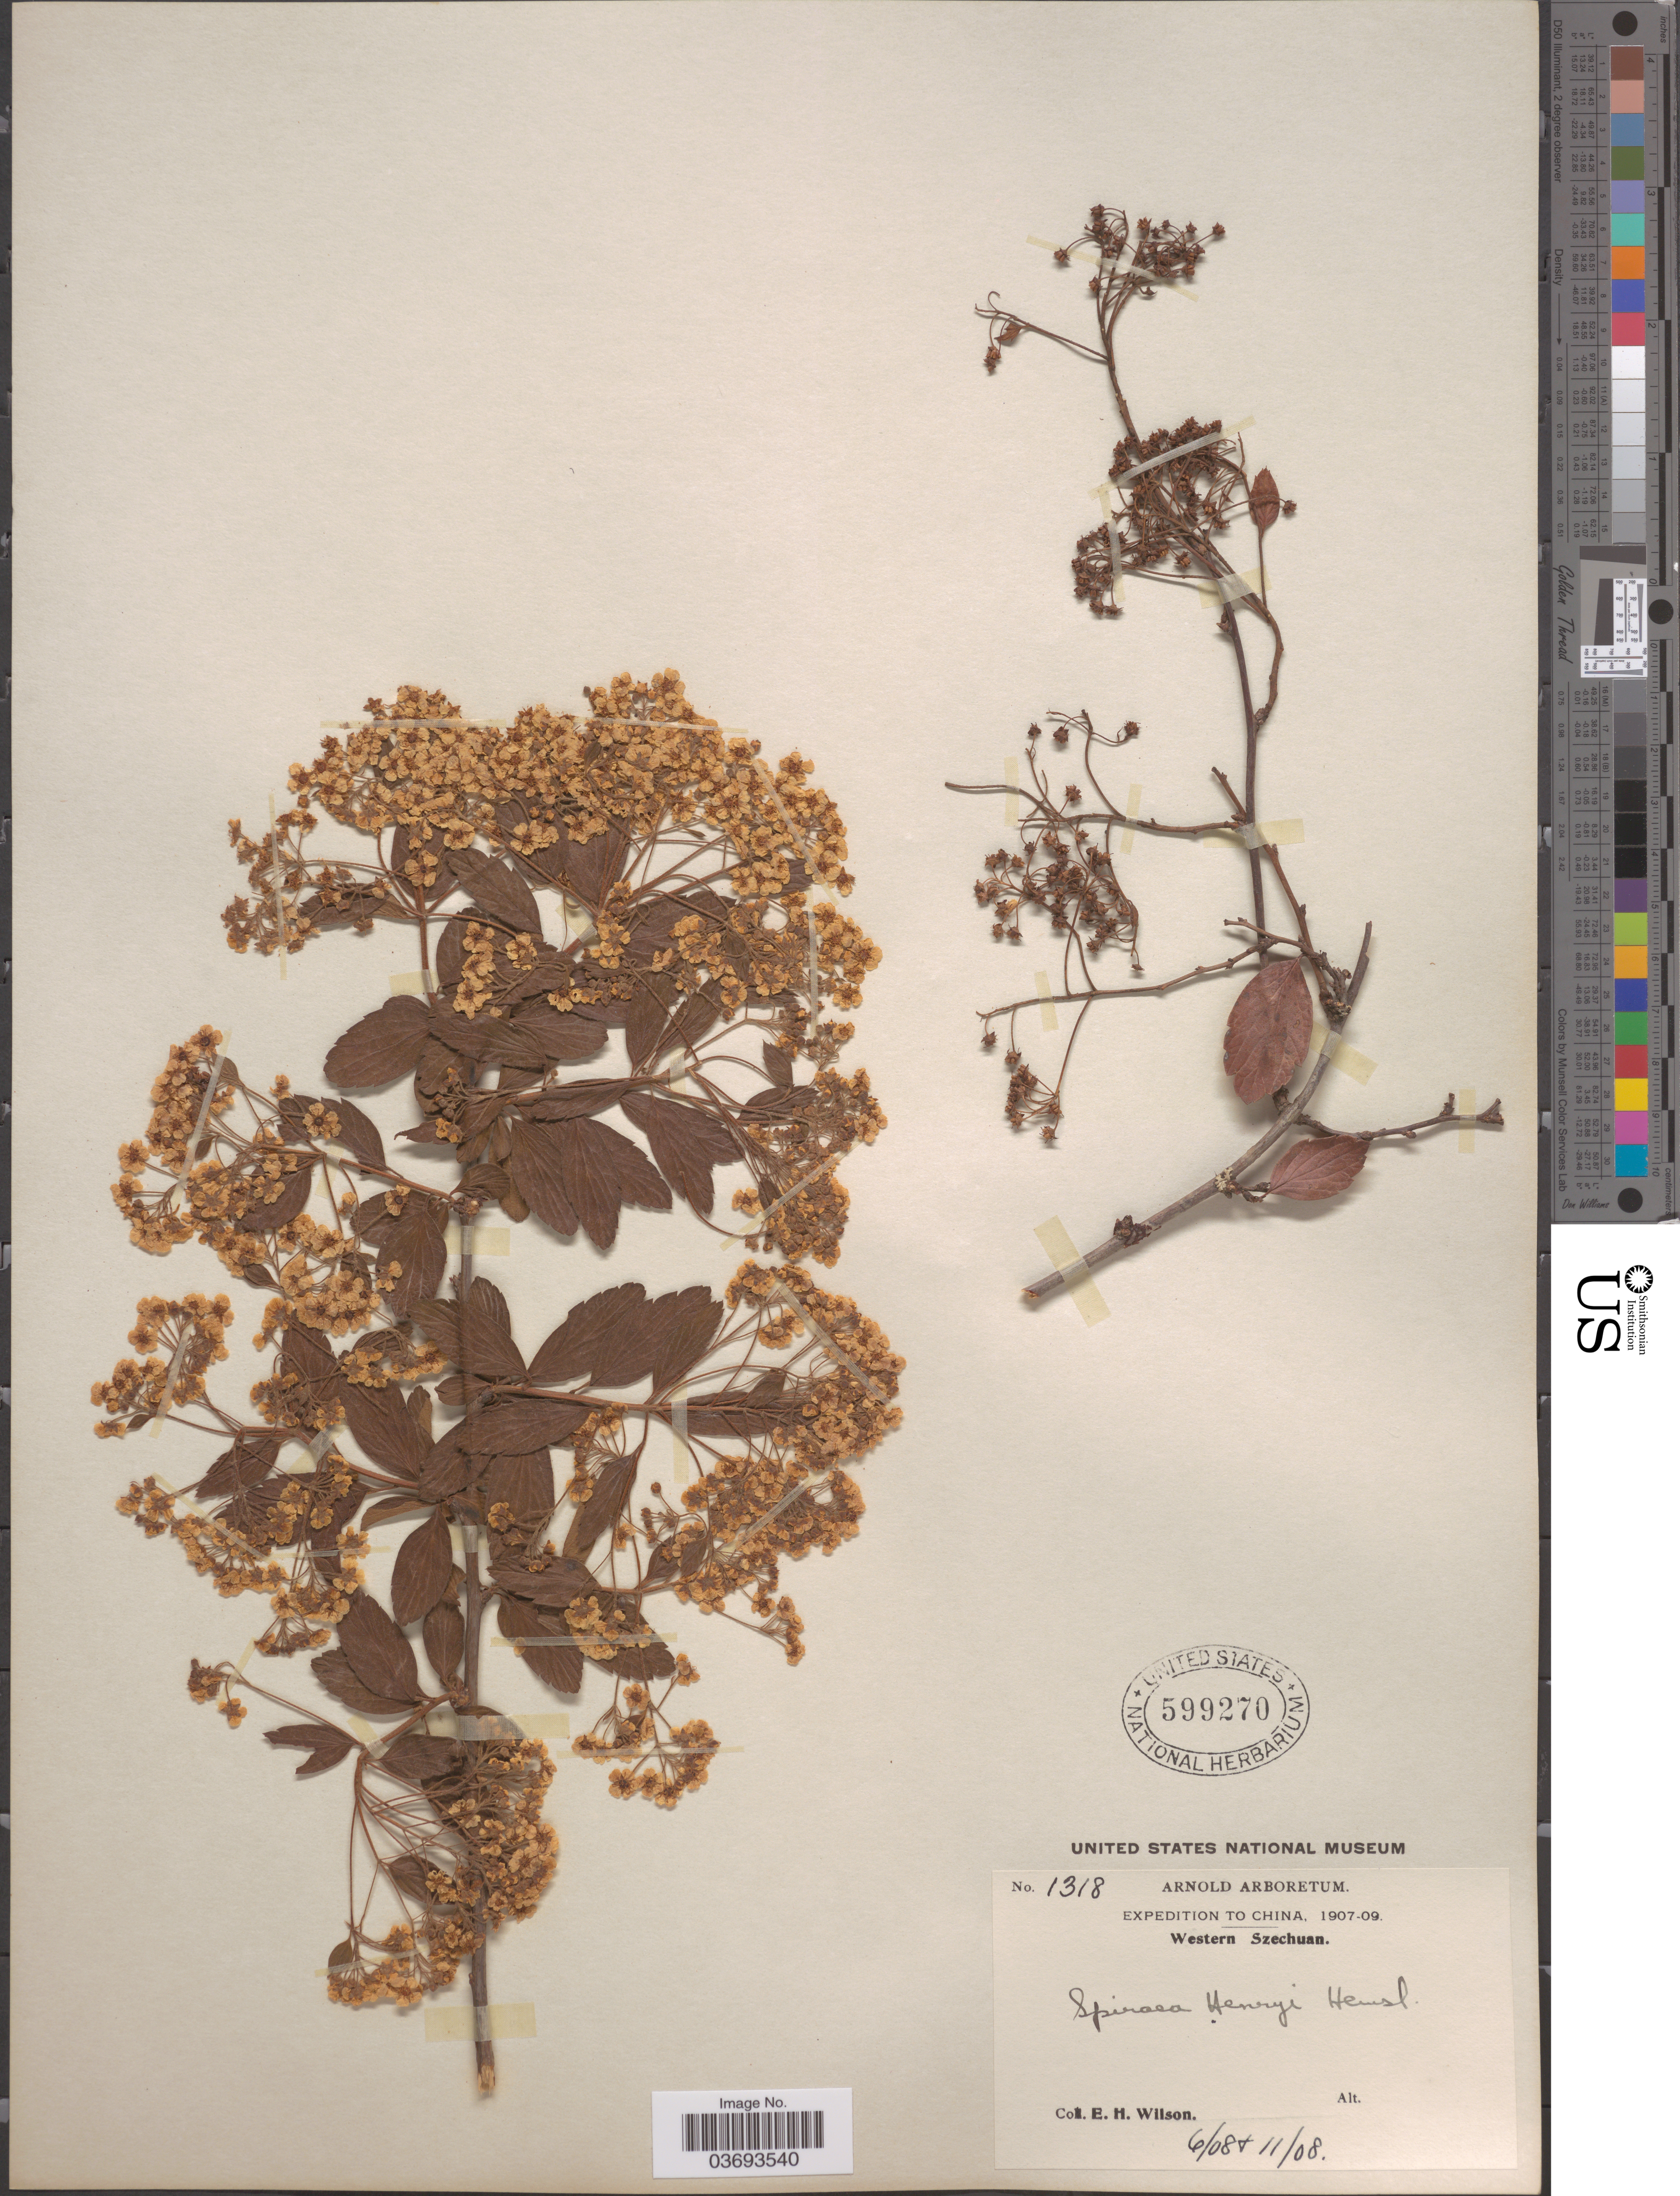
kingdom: Plantae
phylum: Tracheophyta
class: Magnoliopsida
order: Rosales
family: Rosaceae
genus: Spiraea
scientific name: Spiraea henryi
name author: Hemsl.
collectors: E. Wilson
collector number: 1318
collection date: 1908-06/1908-11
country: China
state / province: Sichuan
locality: Western Szechuan.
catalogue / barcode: US 599270